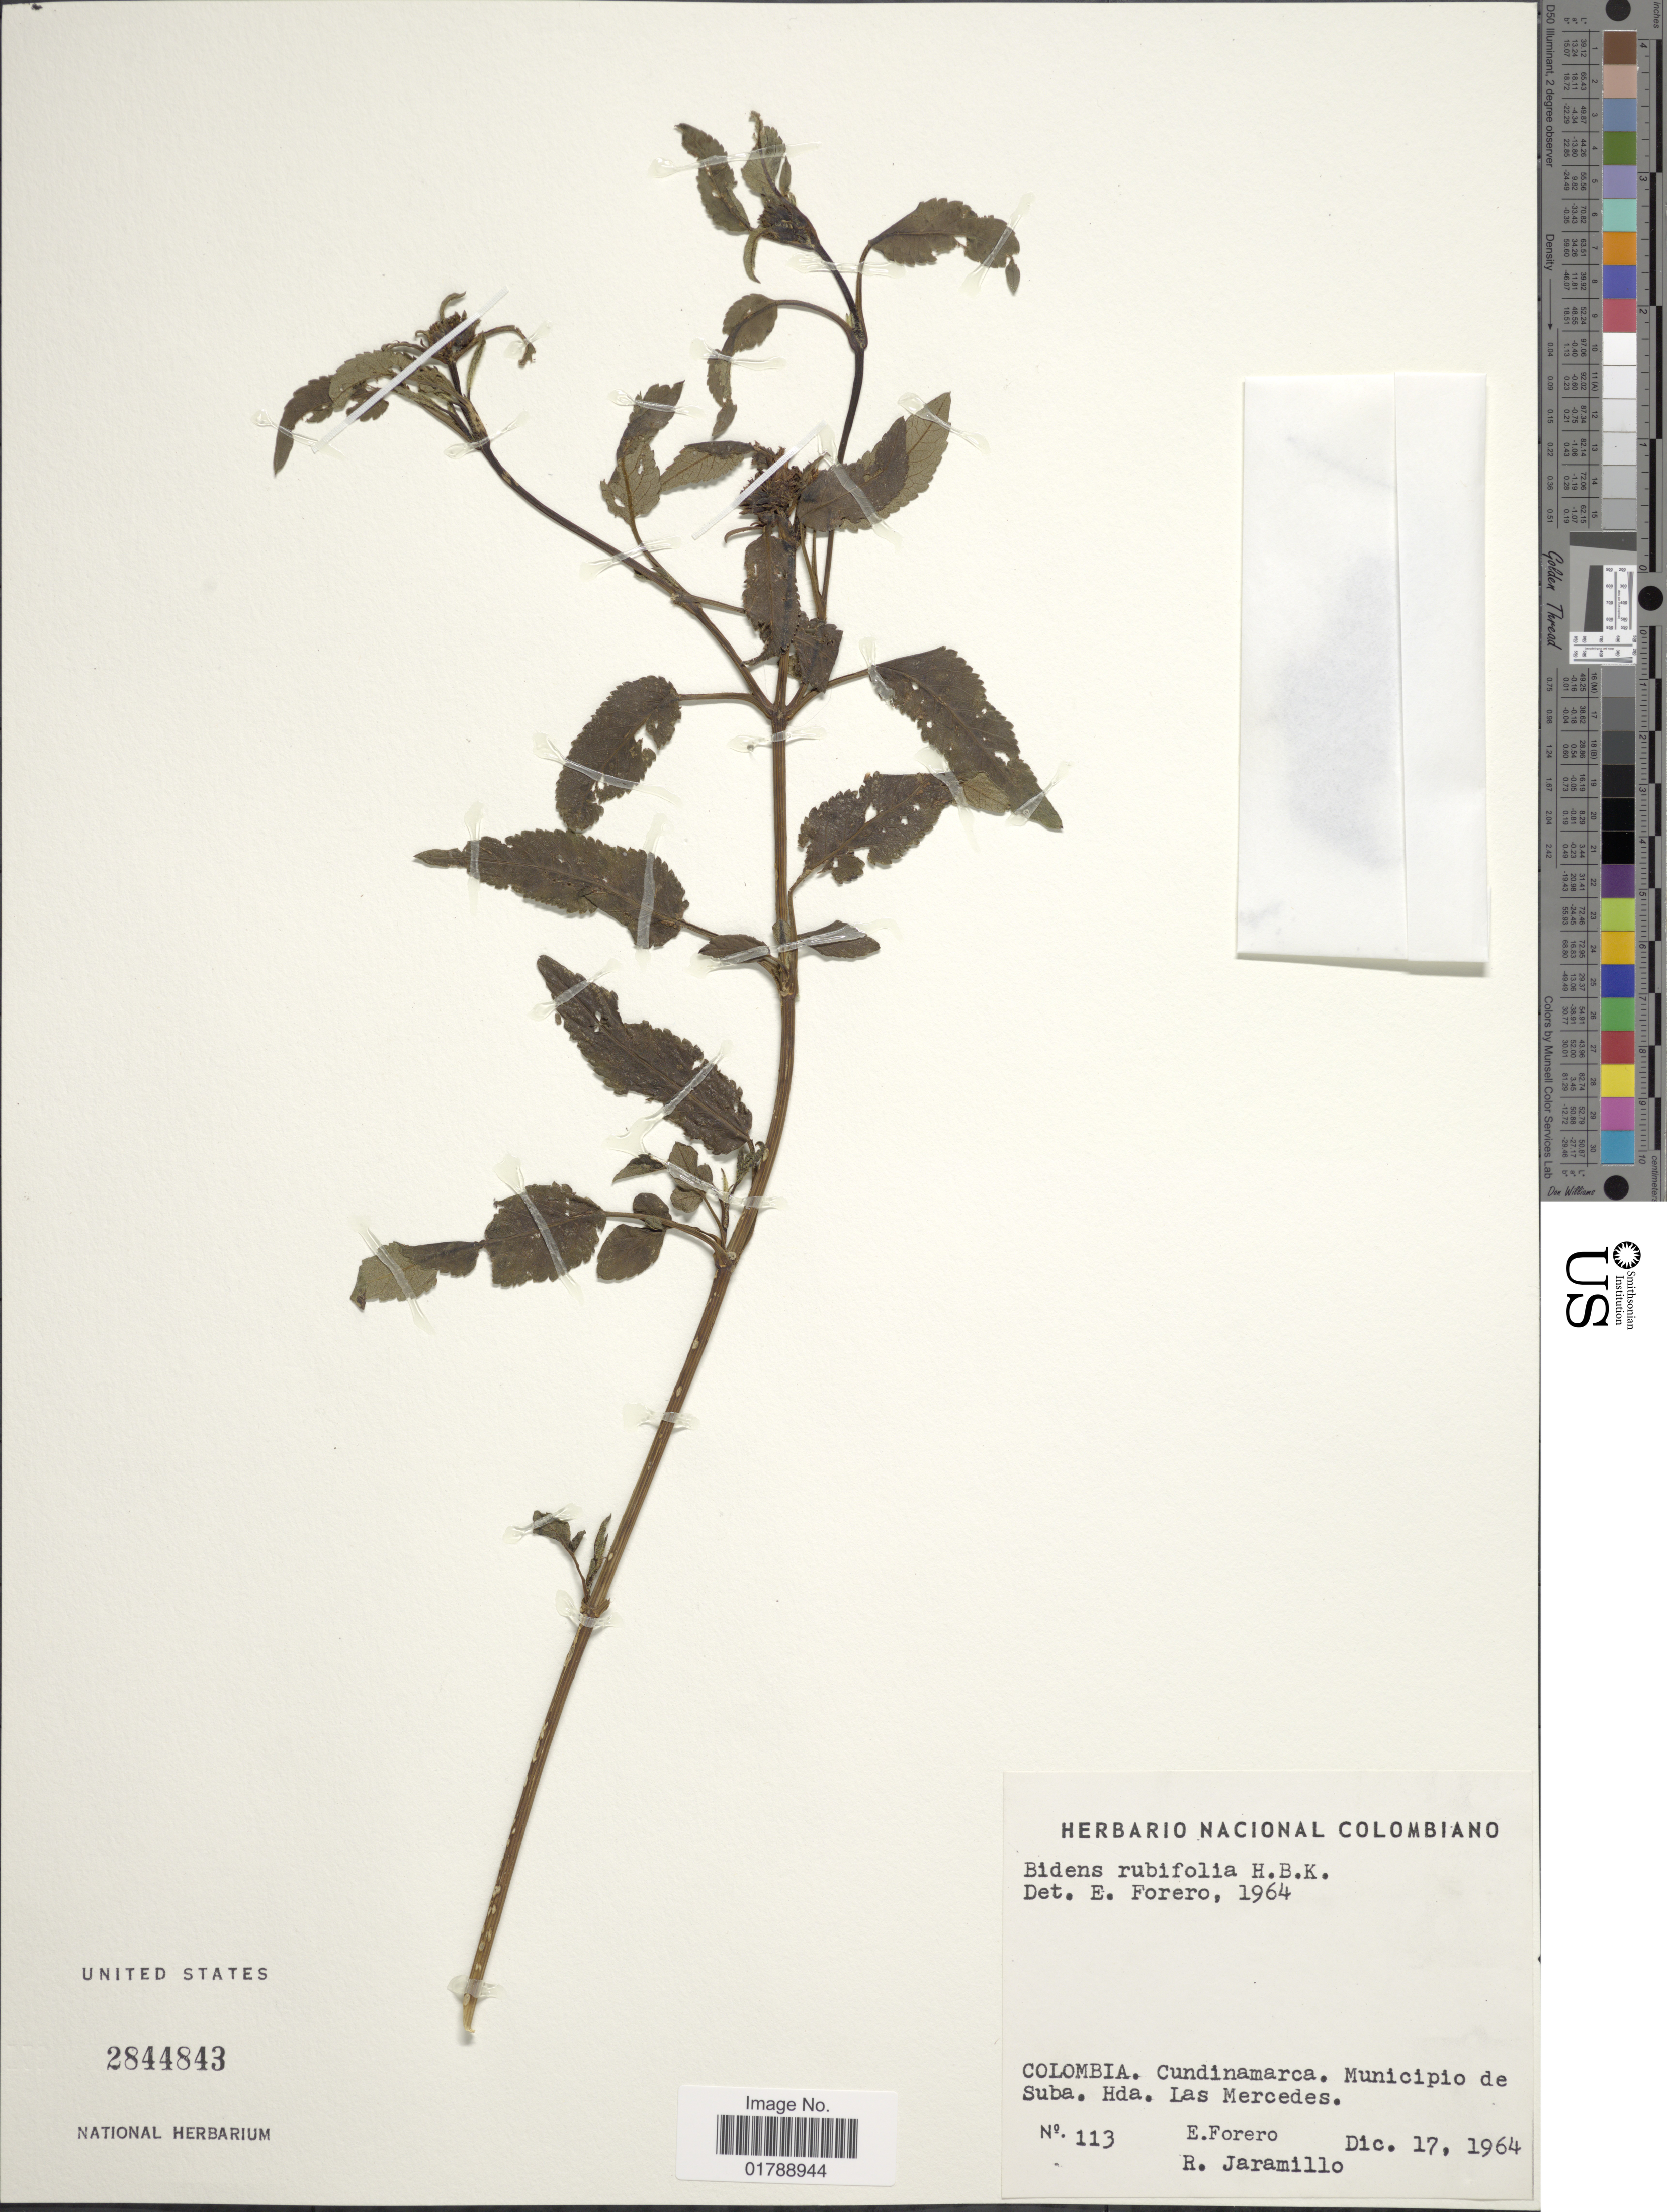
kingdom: Plantae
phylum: Tracheophyta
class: Magnoliopsida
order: Asterales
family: Asteraceae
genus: Bidens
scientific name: Bidens rubifolia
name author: Kunth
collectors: E. Forero & R. Jaramillo M.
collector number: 113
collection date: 1964-12-17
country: Colombia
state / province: Cundinamarca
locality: Municipio de Suba, Hda. Las Mercedes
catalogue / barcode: US 2844843